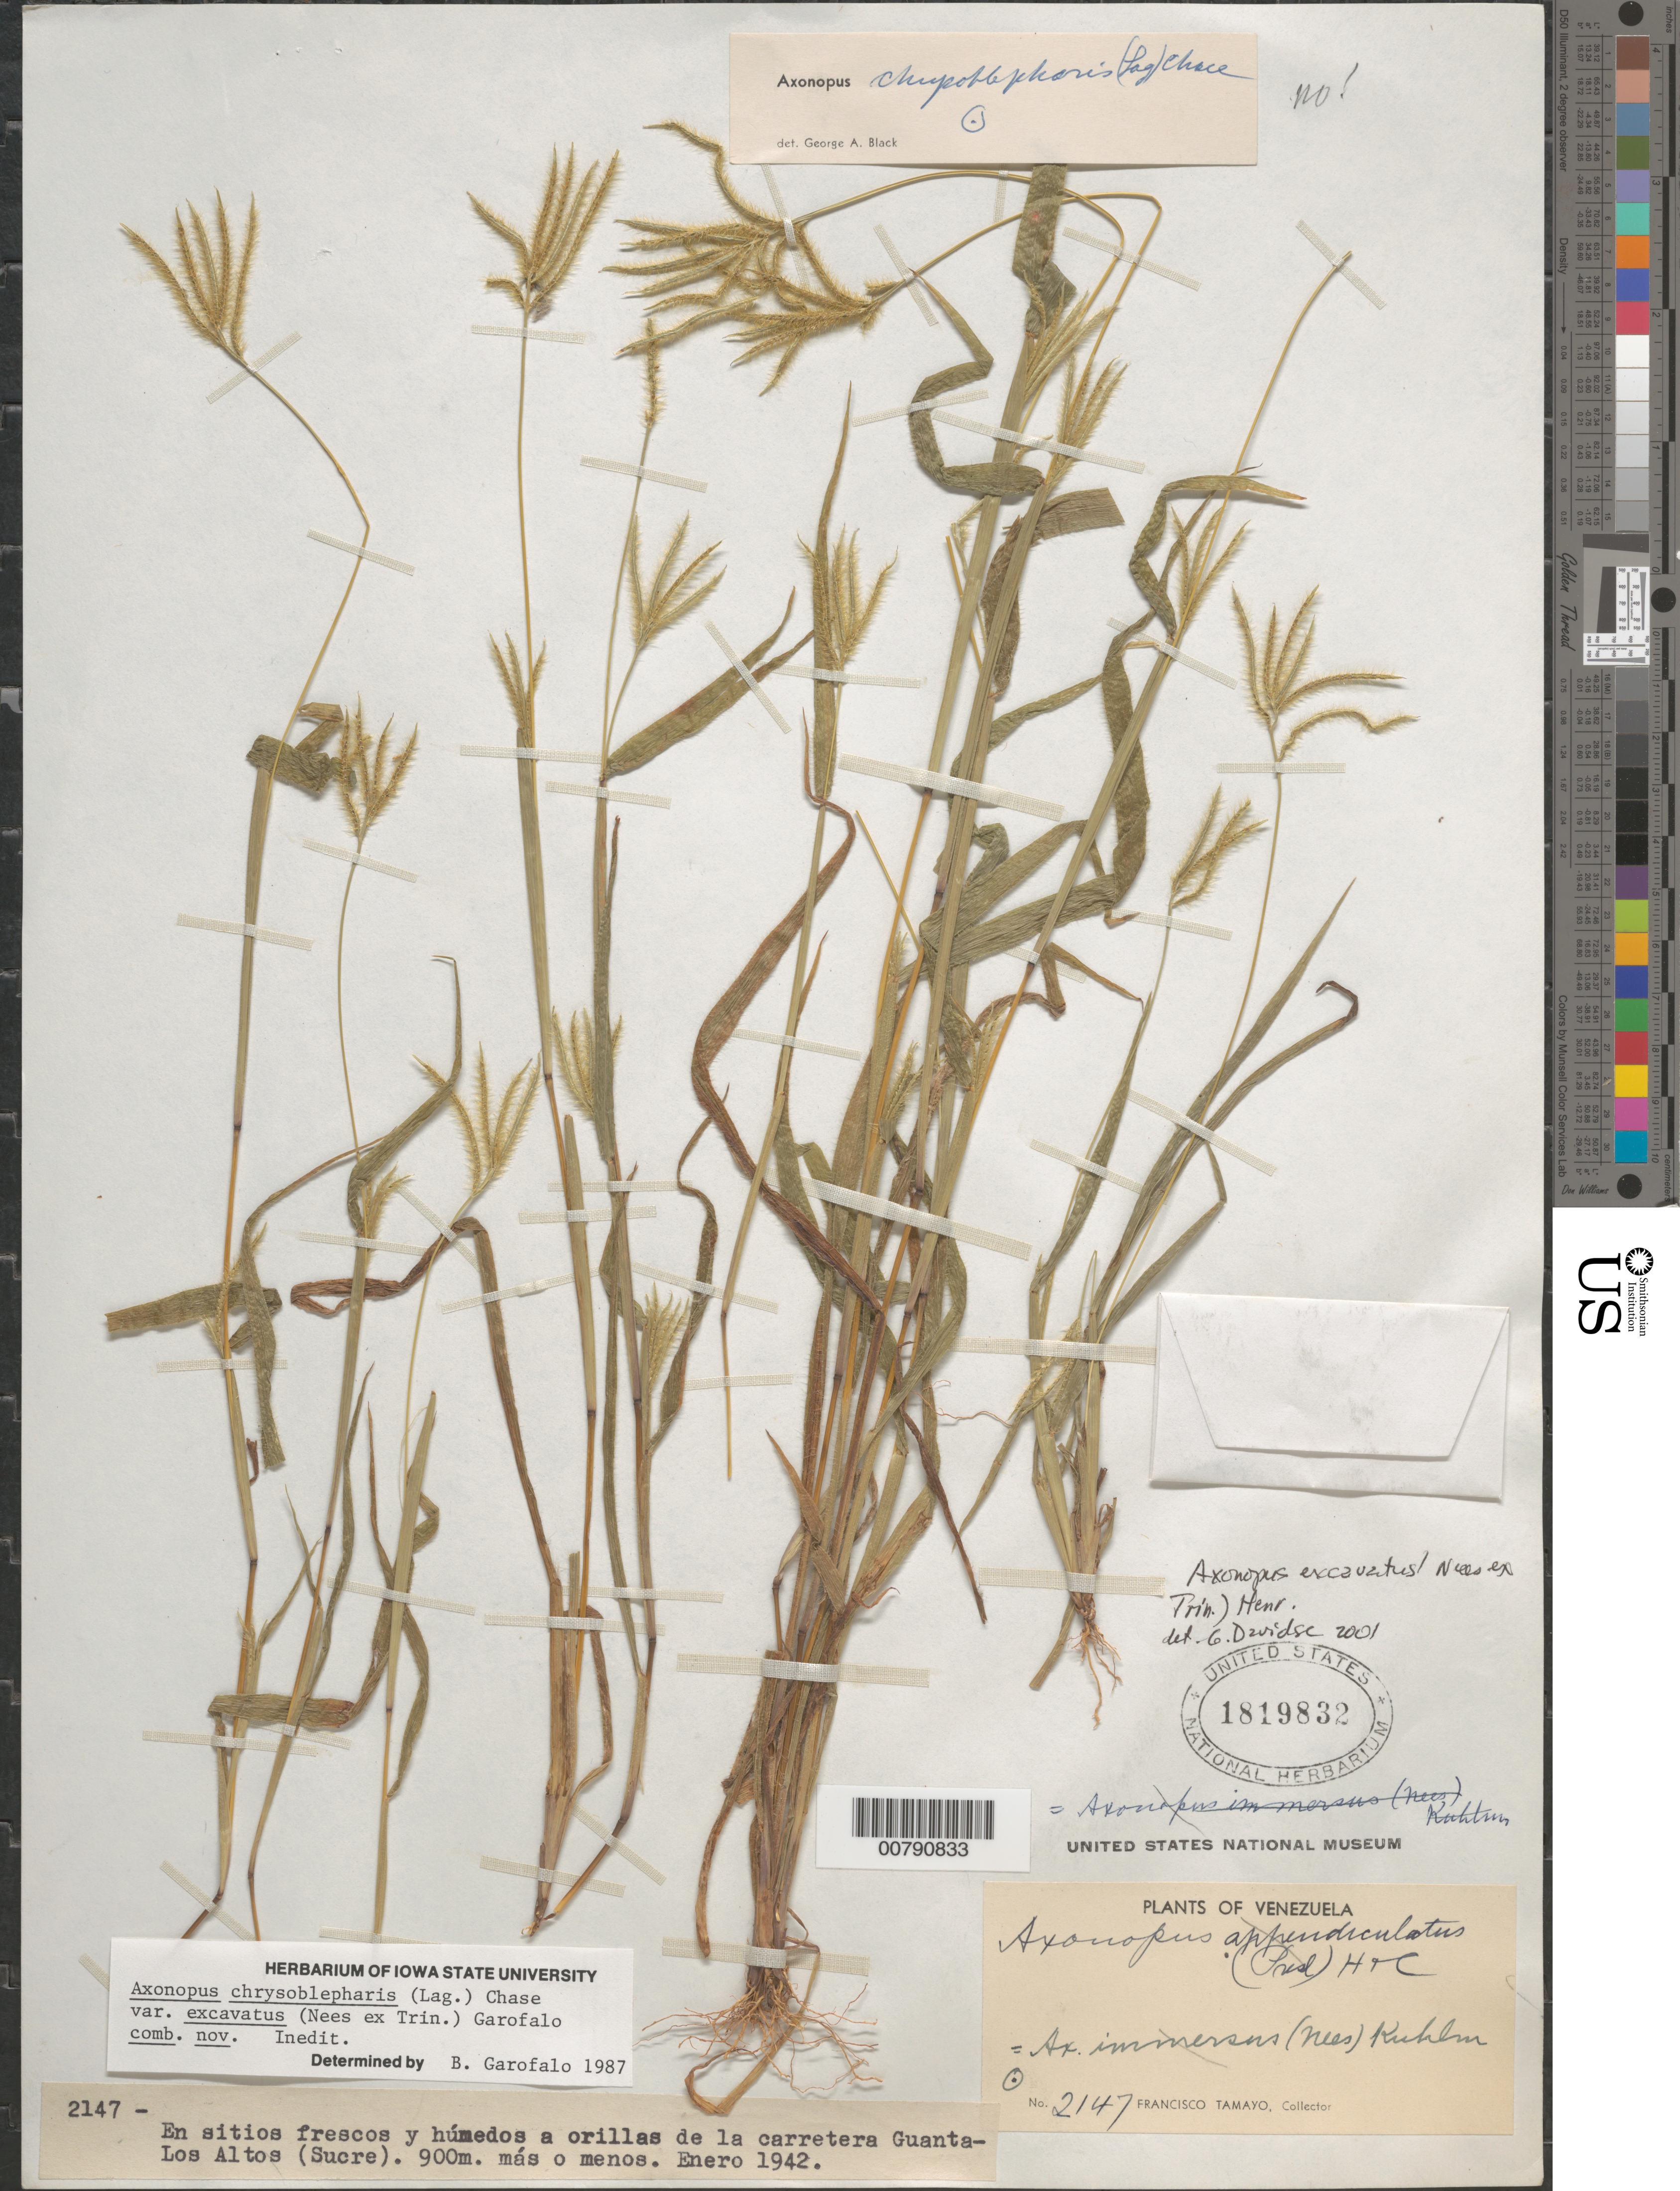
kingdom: Plantae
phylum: Tracheophyta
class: Liliopsida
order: Poales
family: Poaceae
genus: Axonopus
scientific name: Axonopus excavatus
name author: (Nees ex Trin.) Henr.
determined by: Davidse, Gerrit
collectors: F. Tamayo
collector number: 2147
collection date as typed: Jan-42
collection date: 1942-01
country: Venezuela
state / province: Bolívar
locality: Carretera Guanta - Los Altos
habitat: Sitios frescos y húmedos a orillas de la carretera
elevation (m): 900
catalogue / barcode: US 1819832